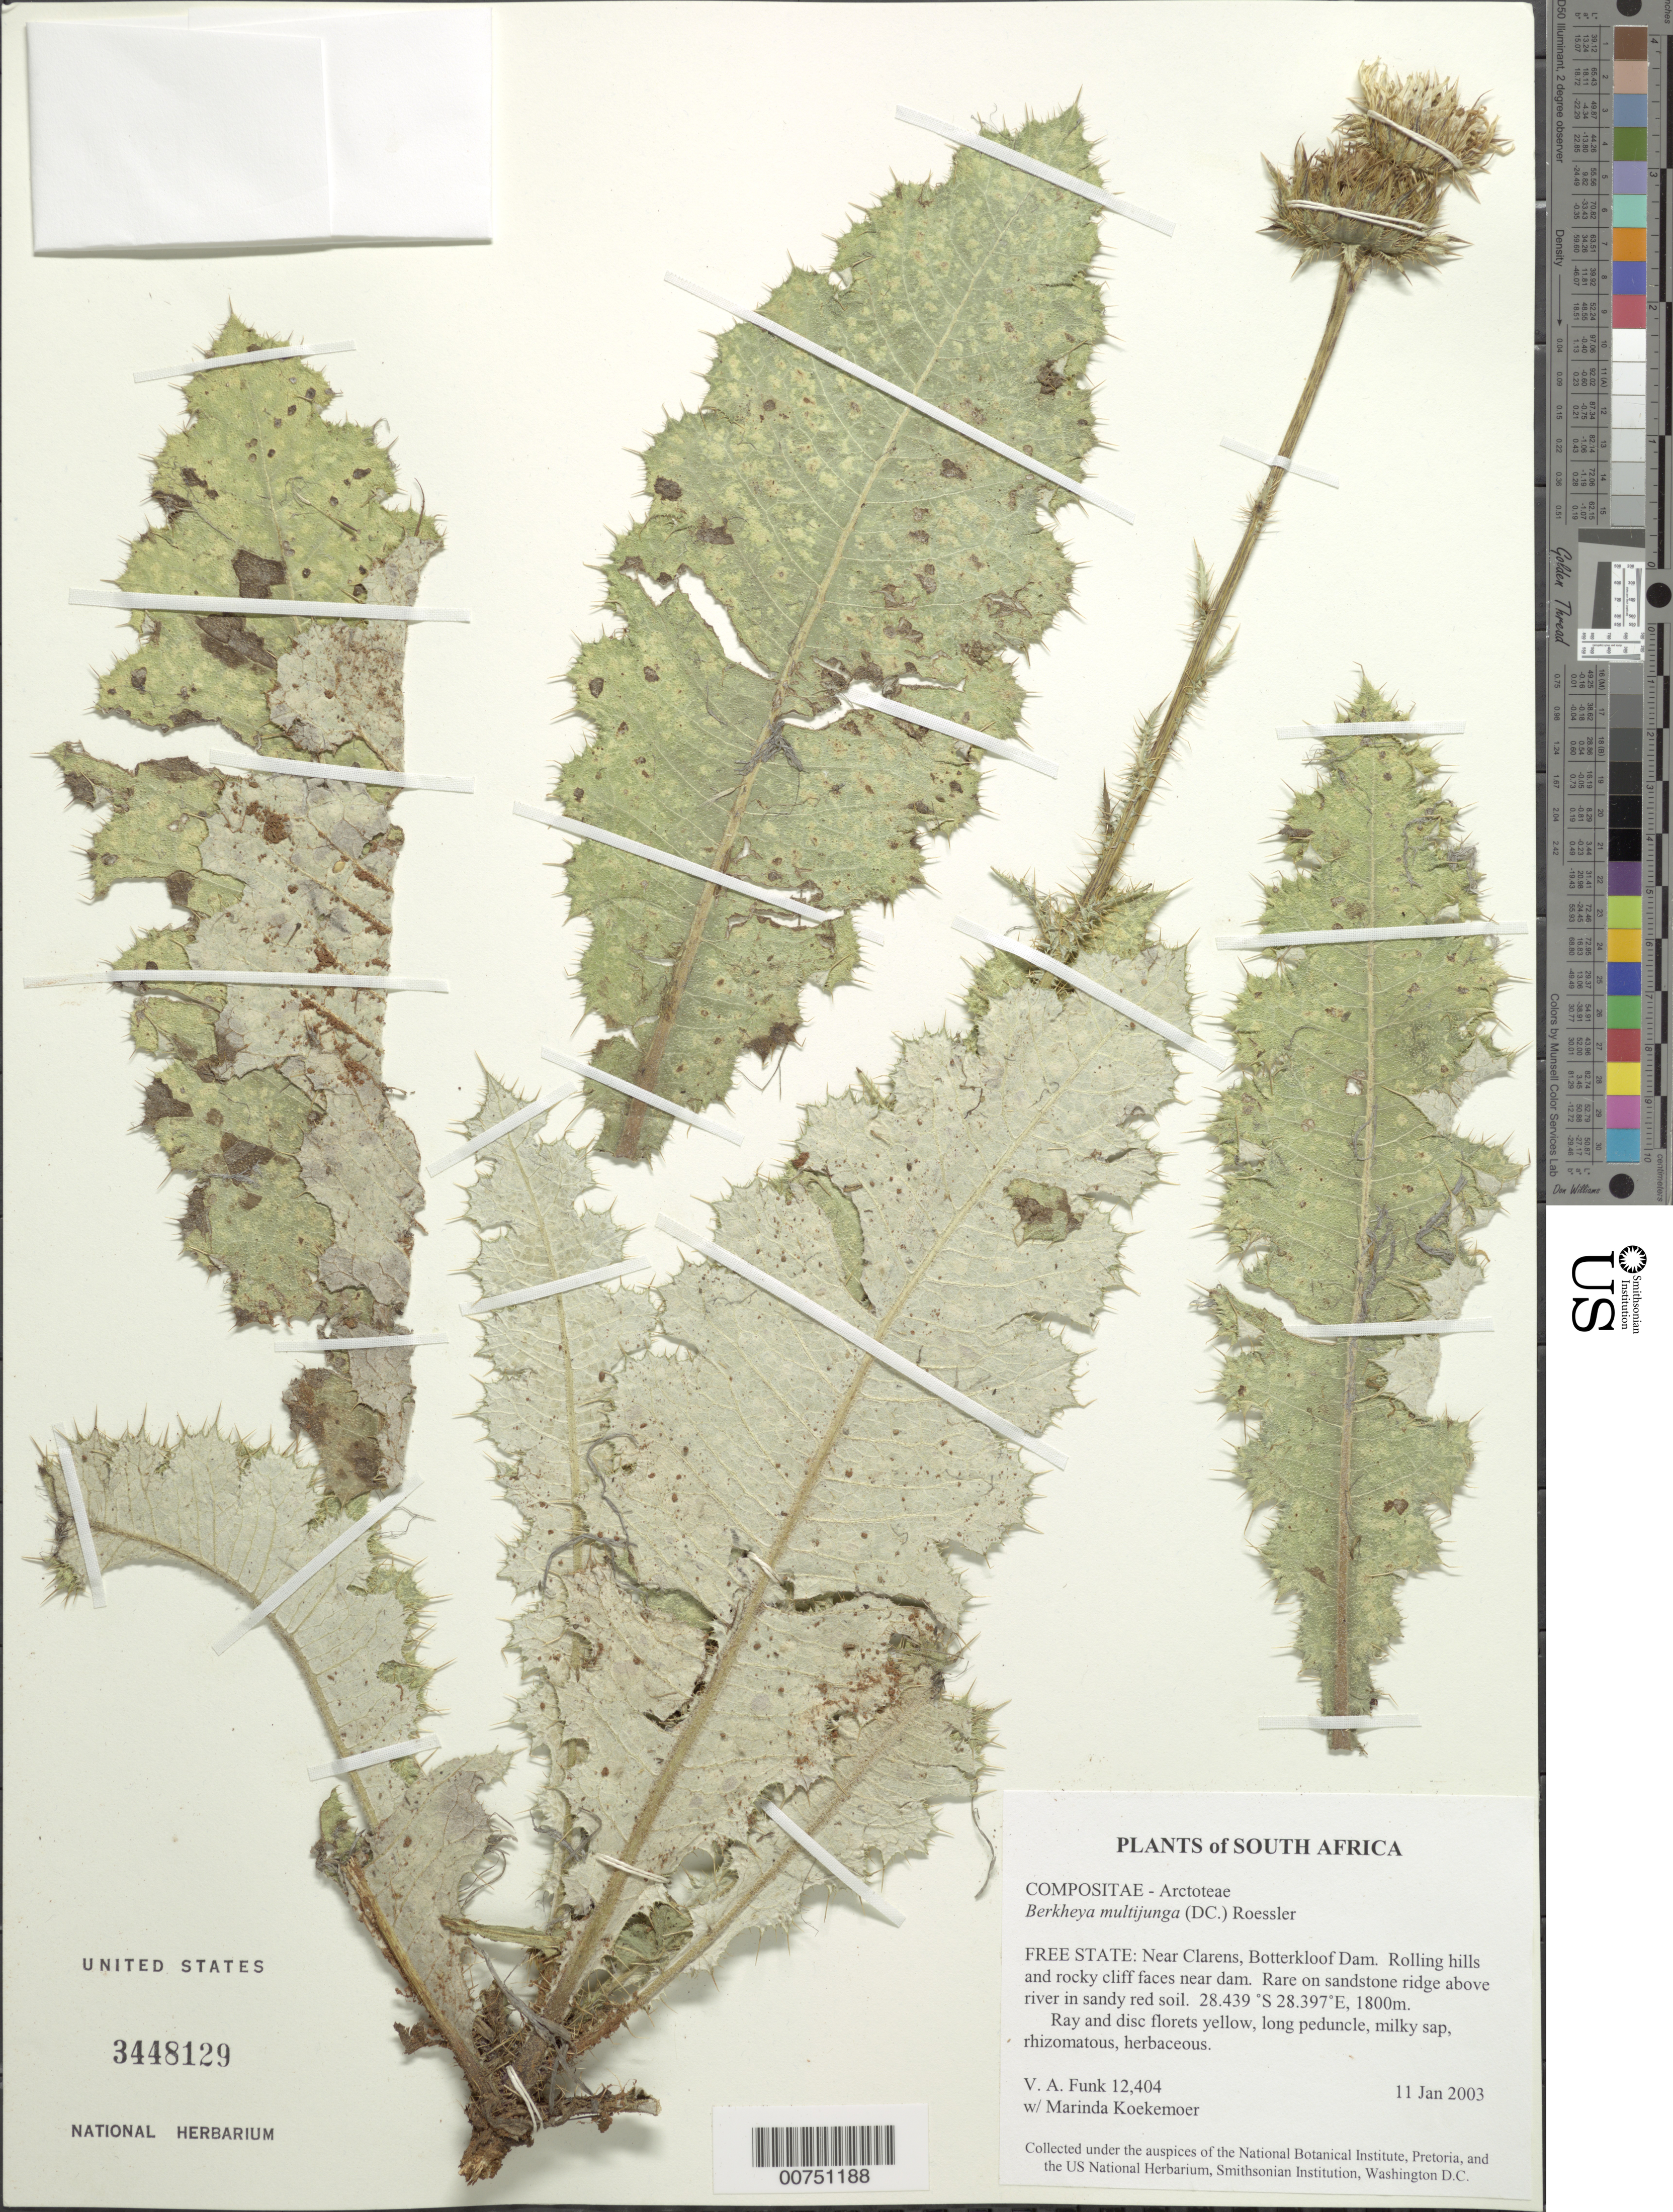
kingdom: Plantae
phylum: Tracheophyta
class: Magnoliopsida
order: Asterales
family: Asteraceae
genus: Berkheya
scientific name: Berkheya multijuga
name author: (DC.) Roessler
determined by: Funk, Vicki A., (BOT), Smithsonian Institution - National Museum of Natural History (UNITED STATES)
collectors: V. Funk & M. Koekemoer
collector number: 12404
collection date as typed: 11 January 2003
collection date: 2003-01-11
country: South Africa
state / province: Free State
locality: Clarens, Botterkloof Dam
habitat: Rolling hills and rocky cliff faces near dam, sandstone ridge above river in sandy red soil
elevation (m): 1800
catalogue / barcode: US 3448129